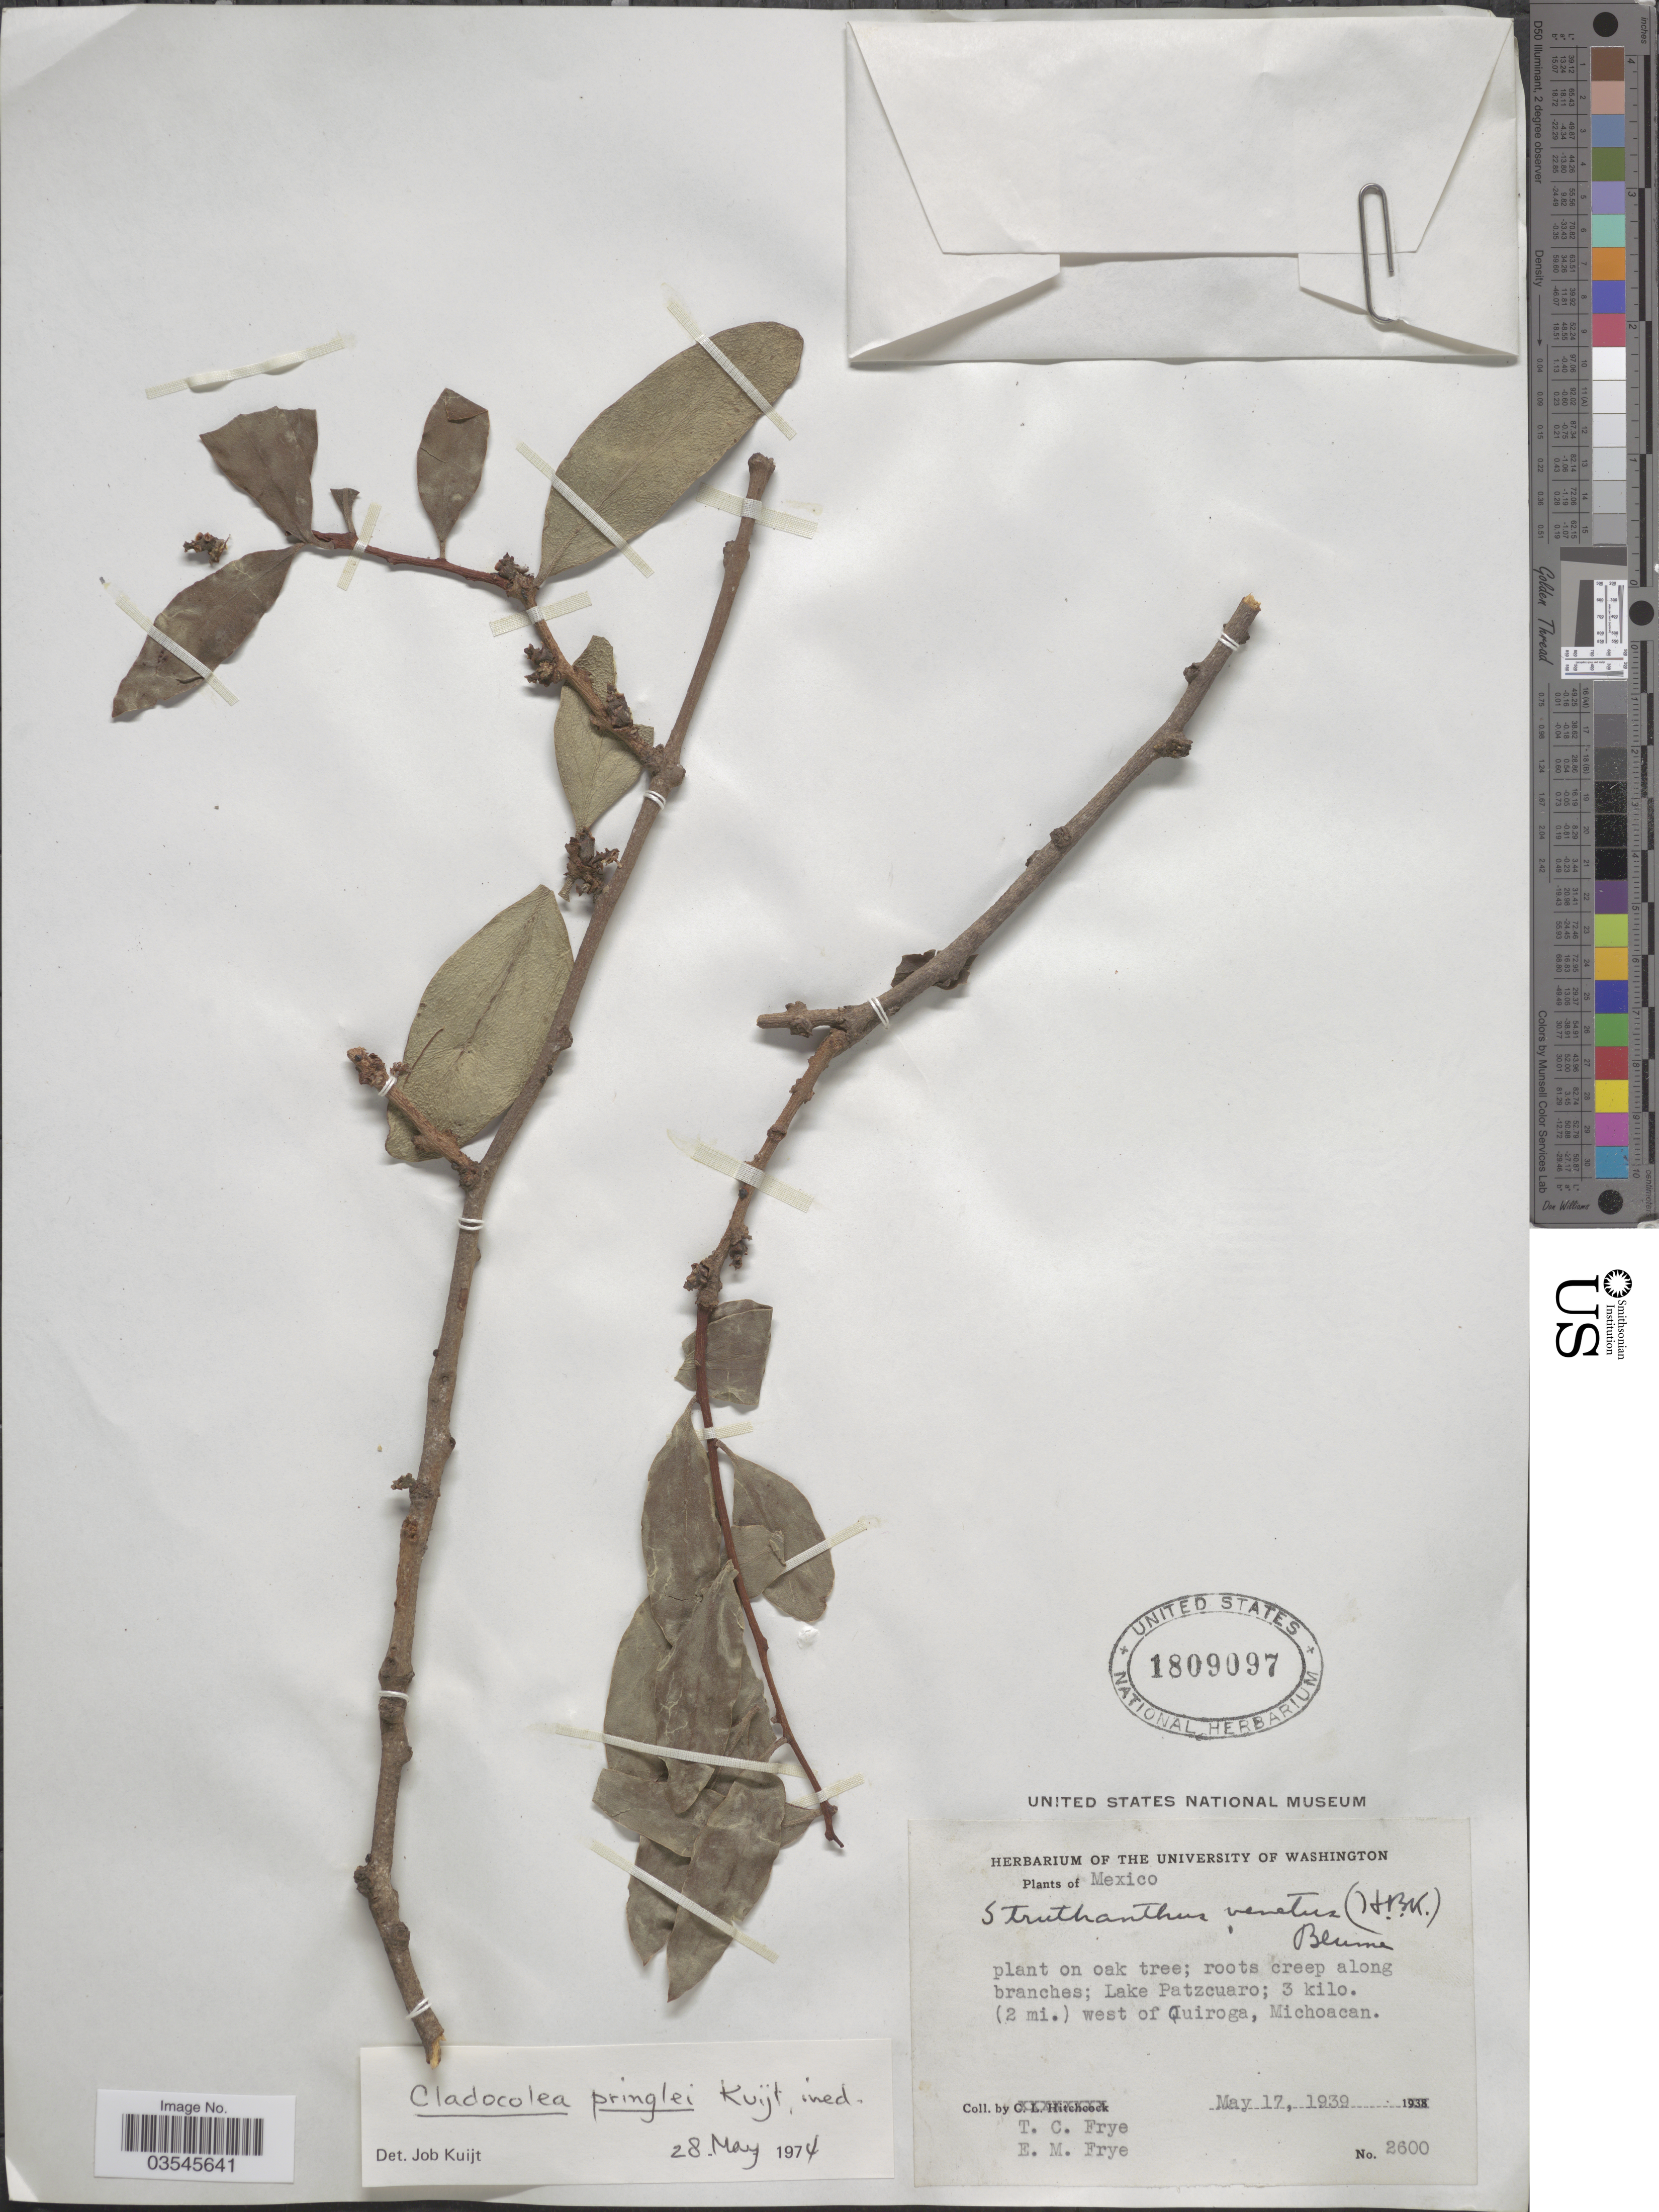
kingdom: Plantae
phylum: Tracheophyta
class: Magnoliopsida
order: Santalales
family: Loranthaceae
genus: Cladocolea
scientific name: Cladocolea pringlei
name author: Kuijt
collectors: T. C. Frye & E. Frye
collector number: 2600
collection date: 1939-05-17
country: Mexico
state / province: Michoacán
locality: Lake Patzcuaro, 3 kilo. (2 mi.) west of Quiroga.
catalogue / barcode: US 1809097